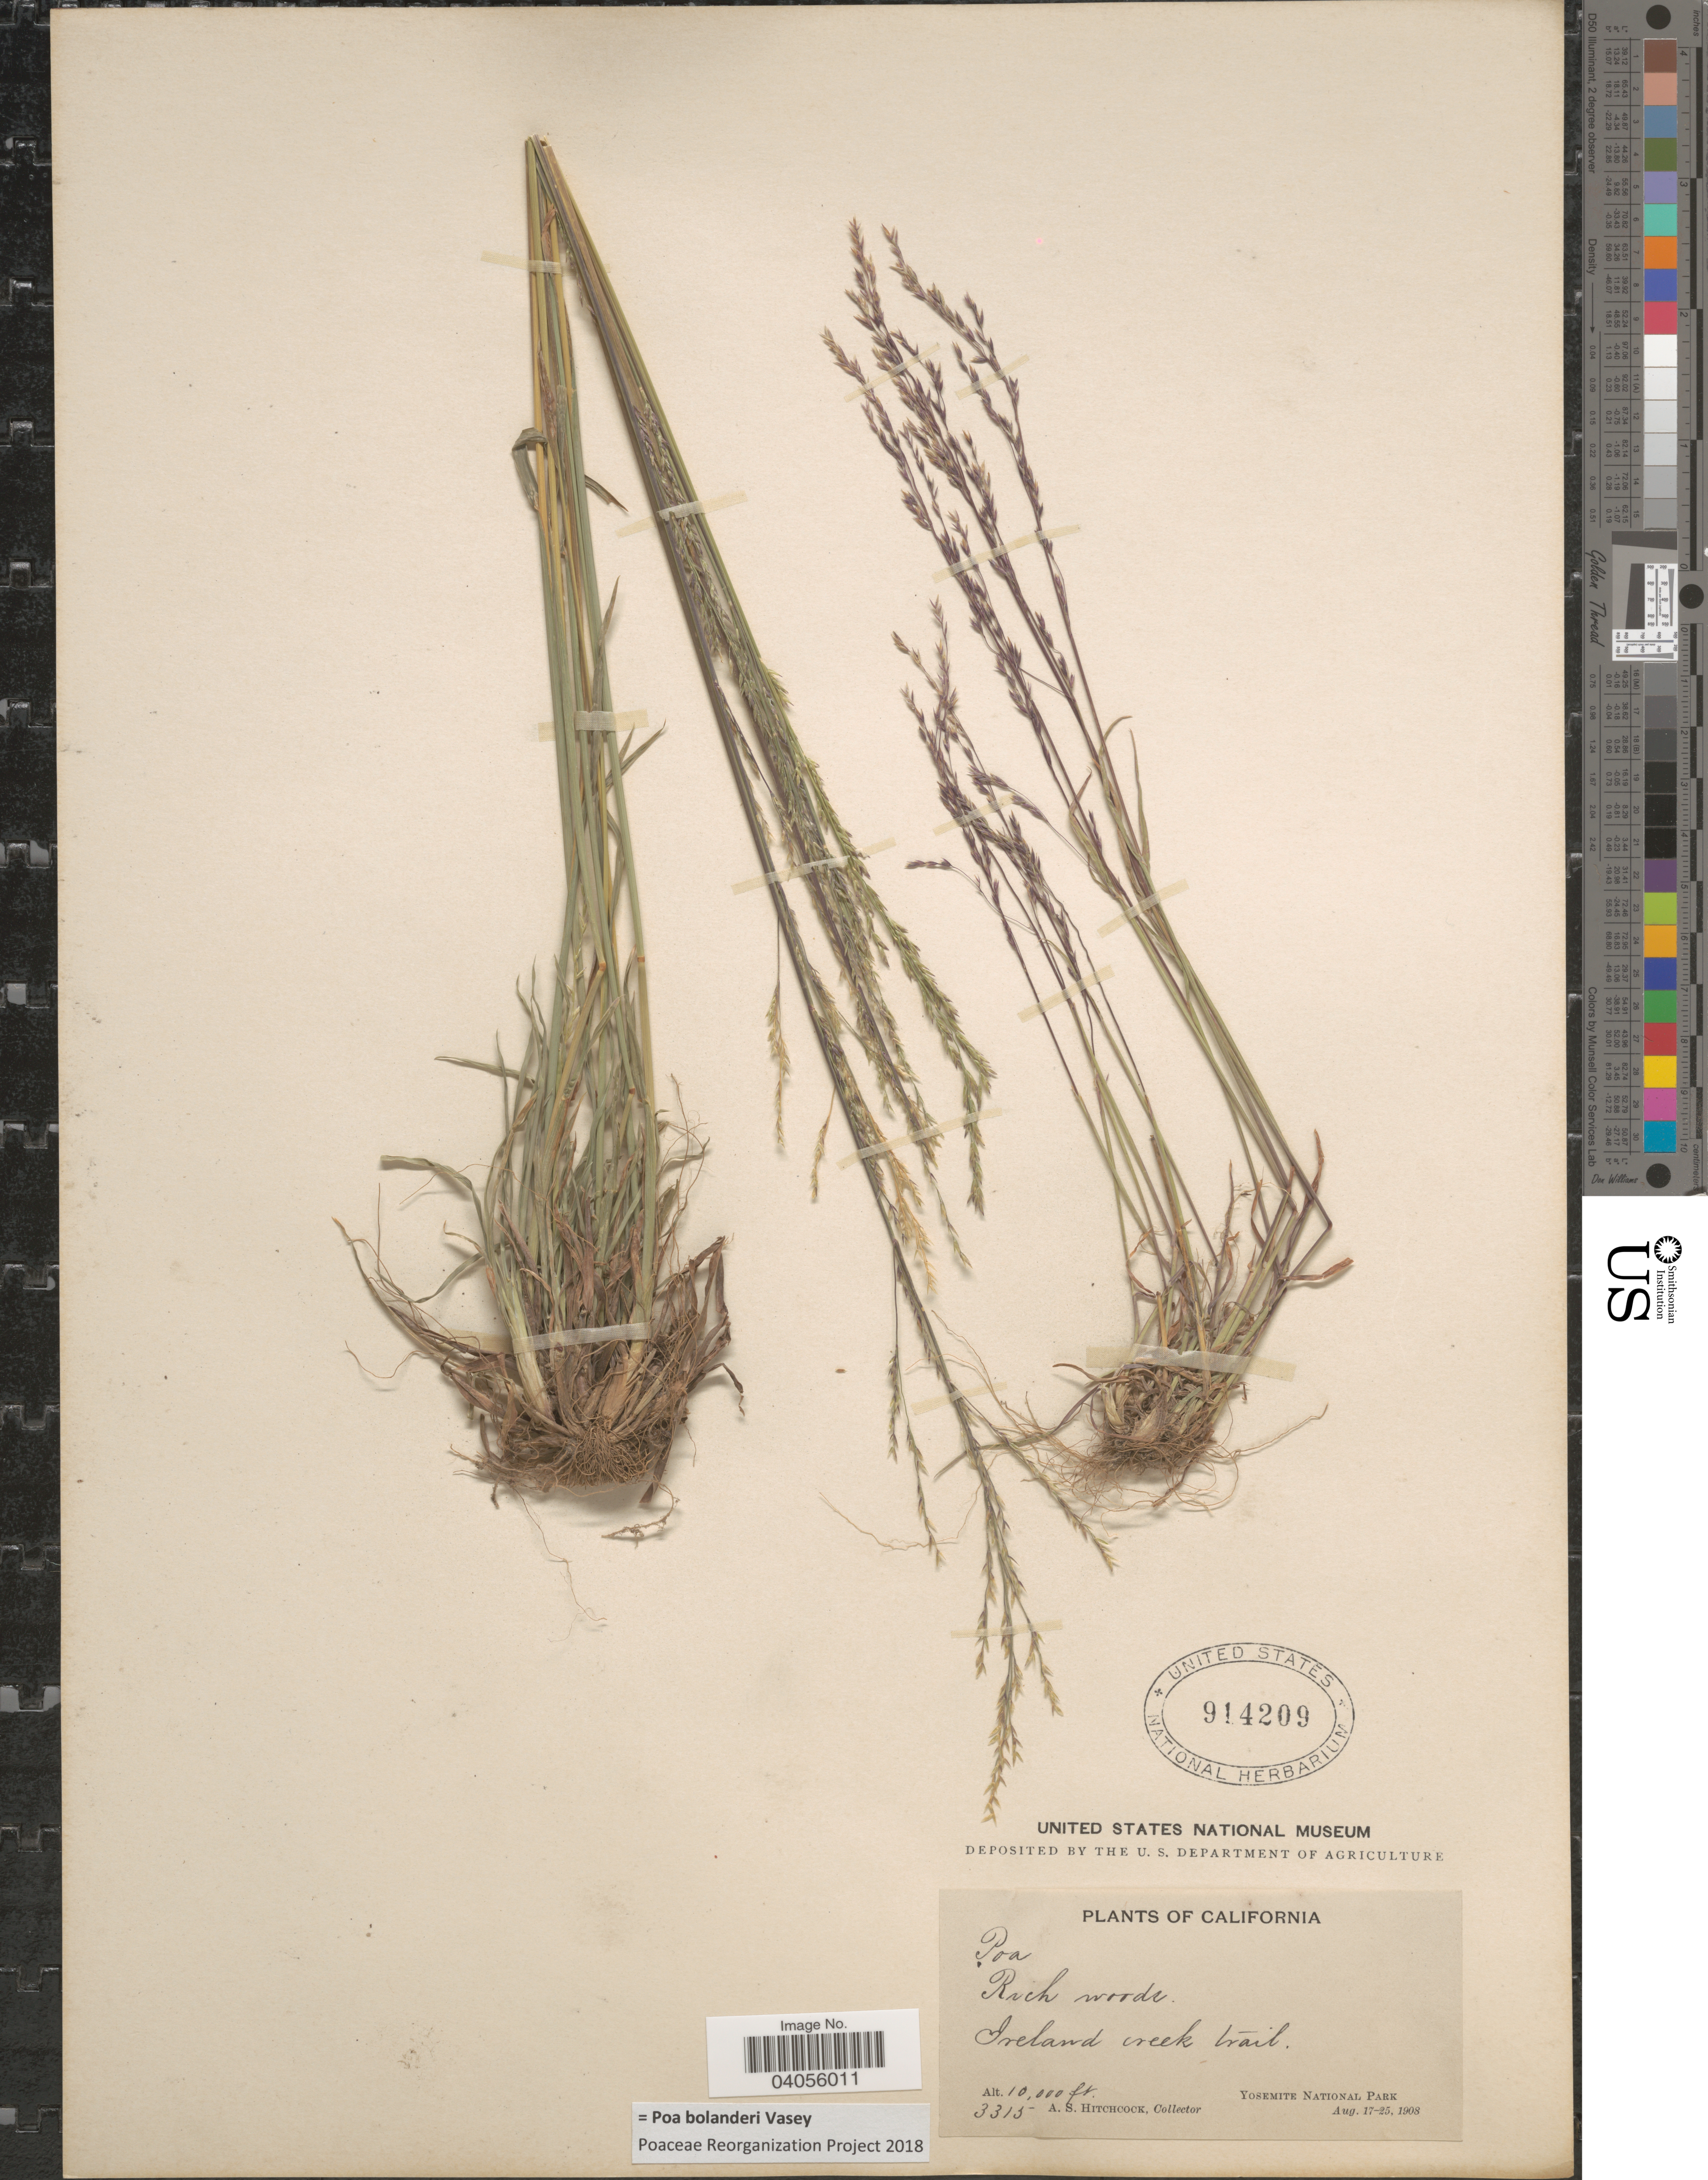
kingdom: Plantae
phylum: Tracheophyta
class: Liliopsida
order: Poales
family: Poaceae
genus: Poa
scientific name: Poa bolanderi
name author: Vasey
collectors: A. S. Hitchcock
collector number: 3315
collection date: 1908-08-17/1908-08-25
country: United States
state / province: California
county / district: Mariposa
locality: Rich woods. Ireland creek trail. Yosemite National Park.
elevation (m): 3048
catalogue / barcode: US 914209